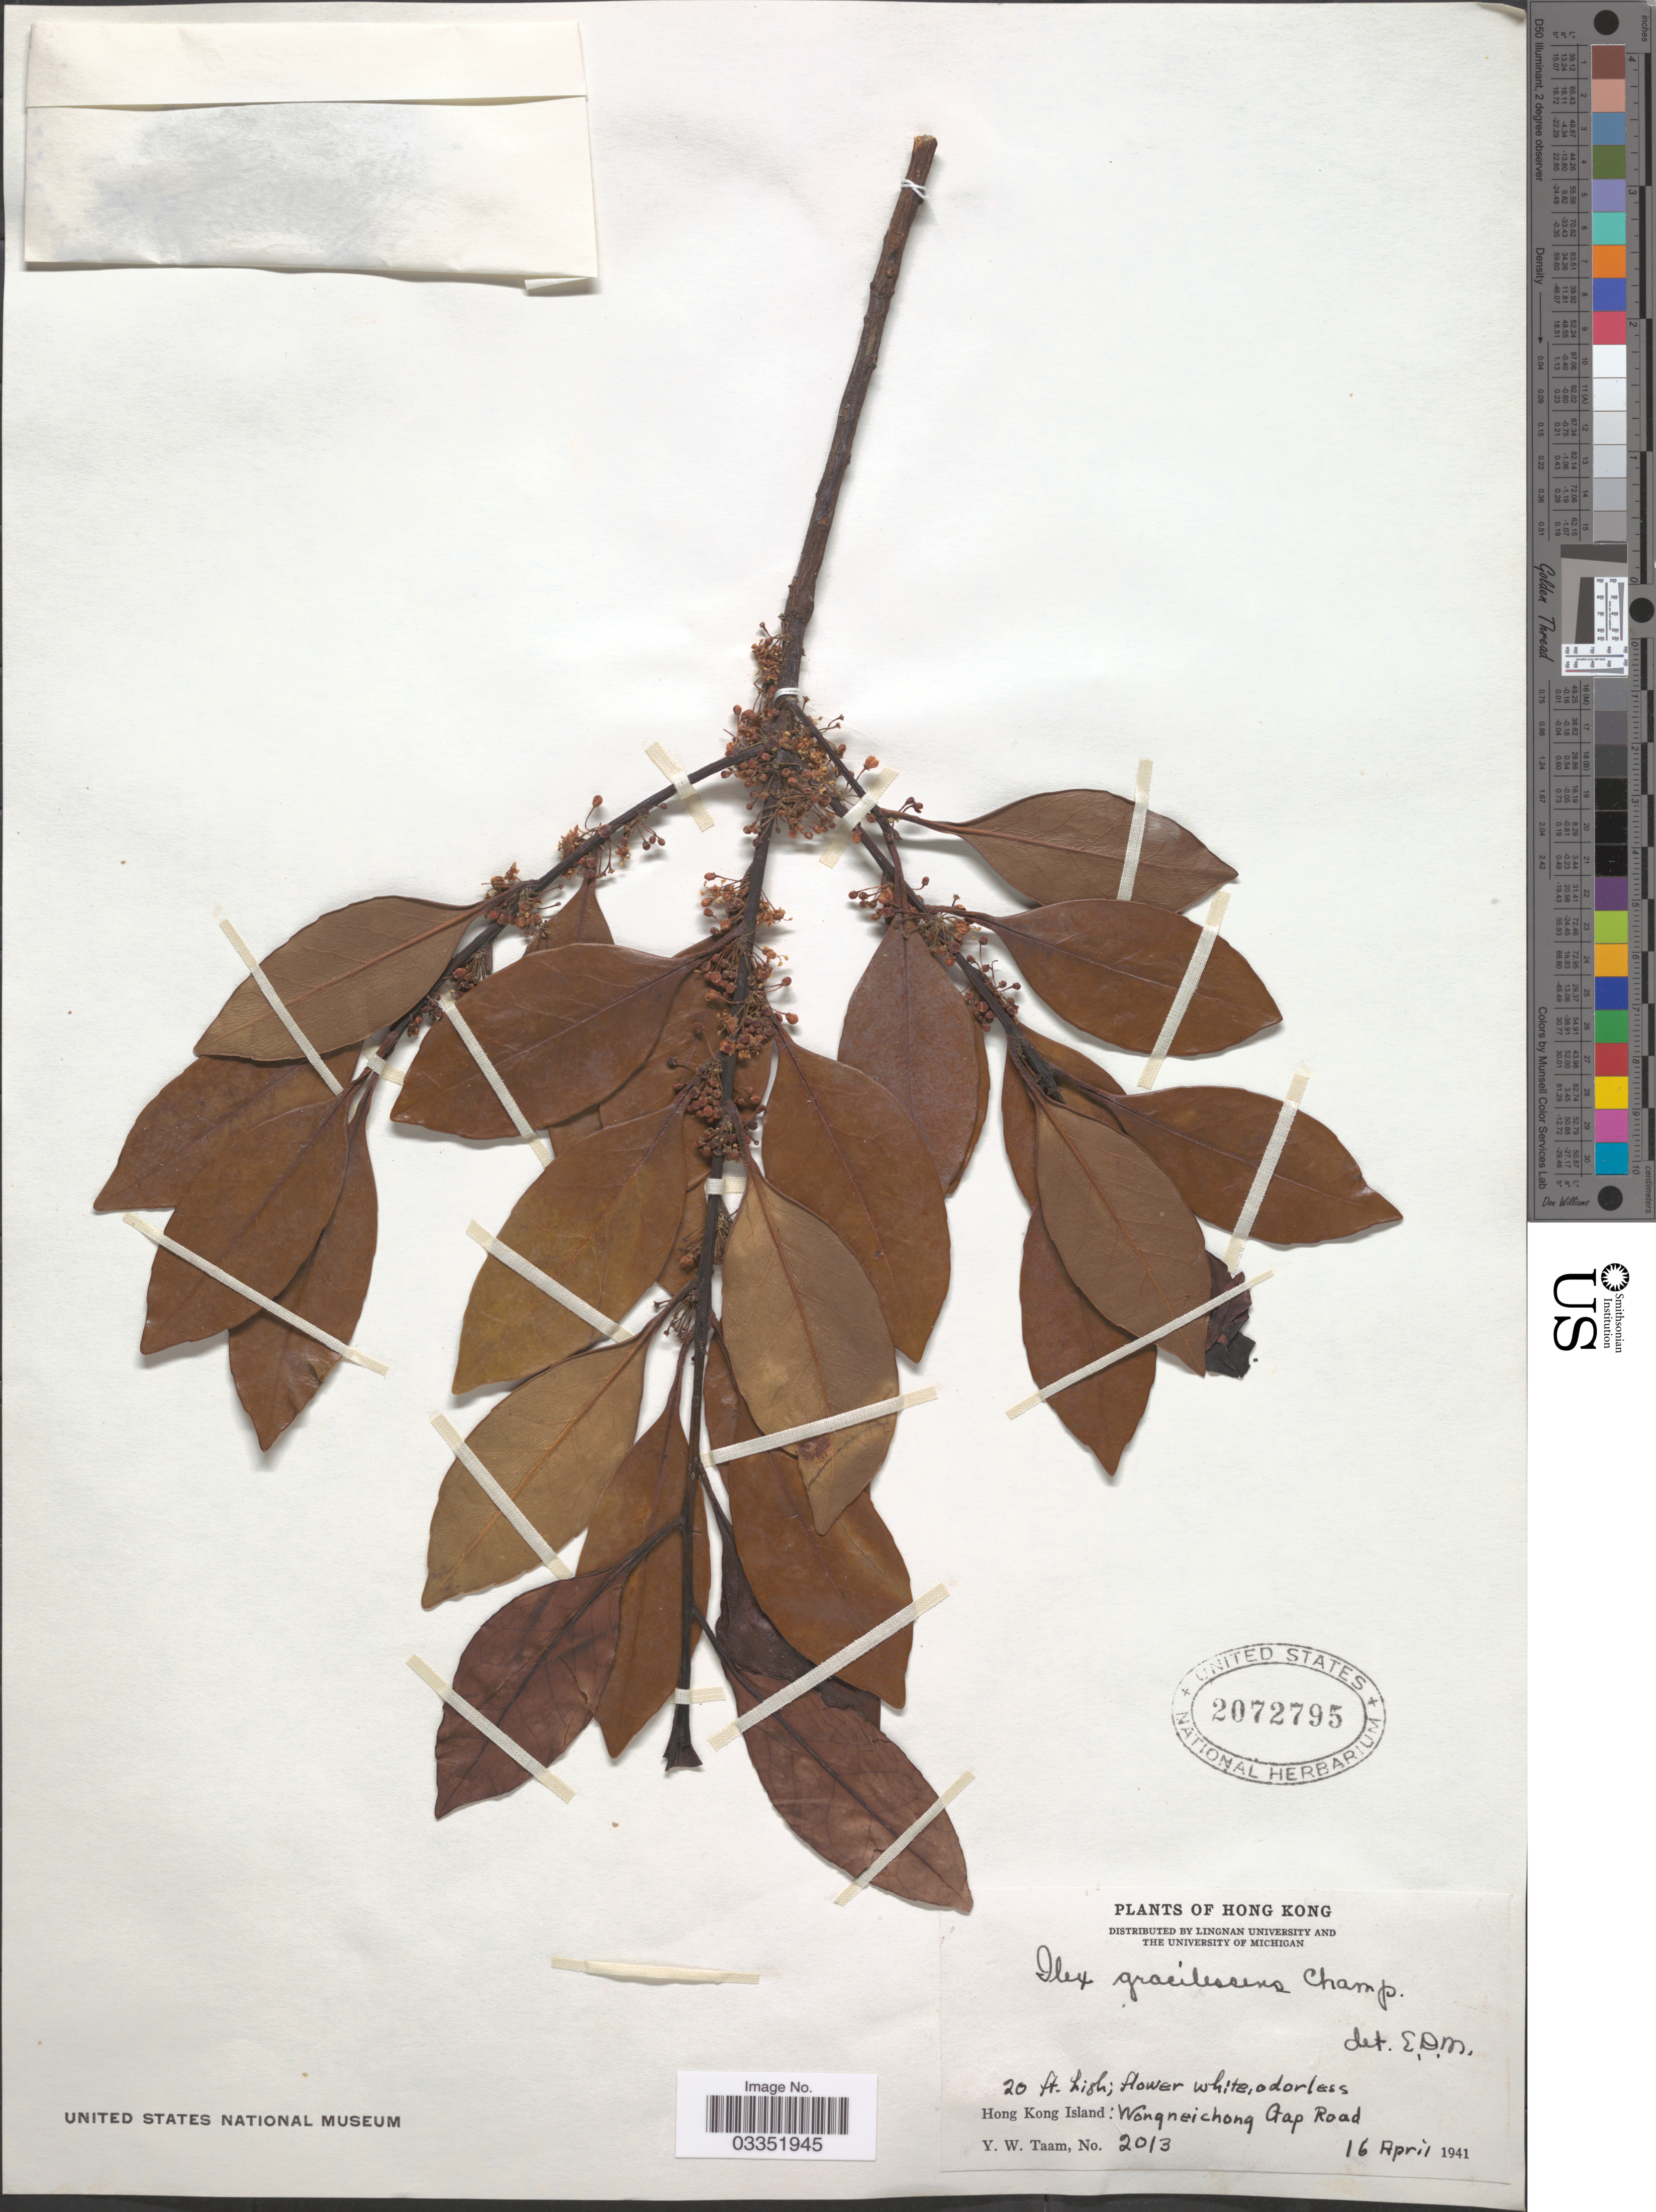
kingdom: Plantae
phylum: Tracheophyta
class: Magnoliopsida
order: Aquifoliales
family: Aquifoliaceae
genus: Ilex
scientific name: Ilex graciliflora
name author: Champ. & Benth.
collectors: Y. W. Taam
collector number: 2013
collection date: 1941-04-16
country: China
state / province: Hong Kong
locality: Hong Kong Island: Wongneichong Aap Road.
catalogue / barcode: US 2072795